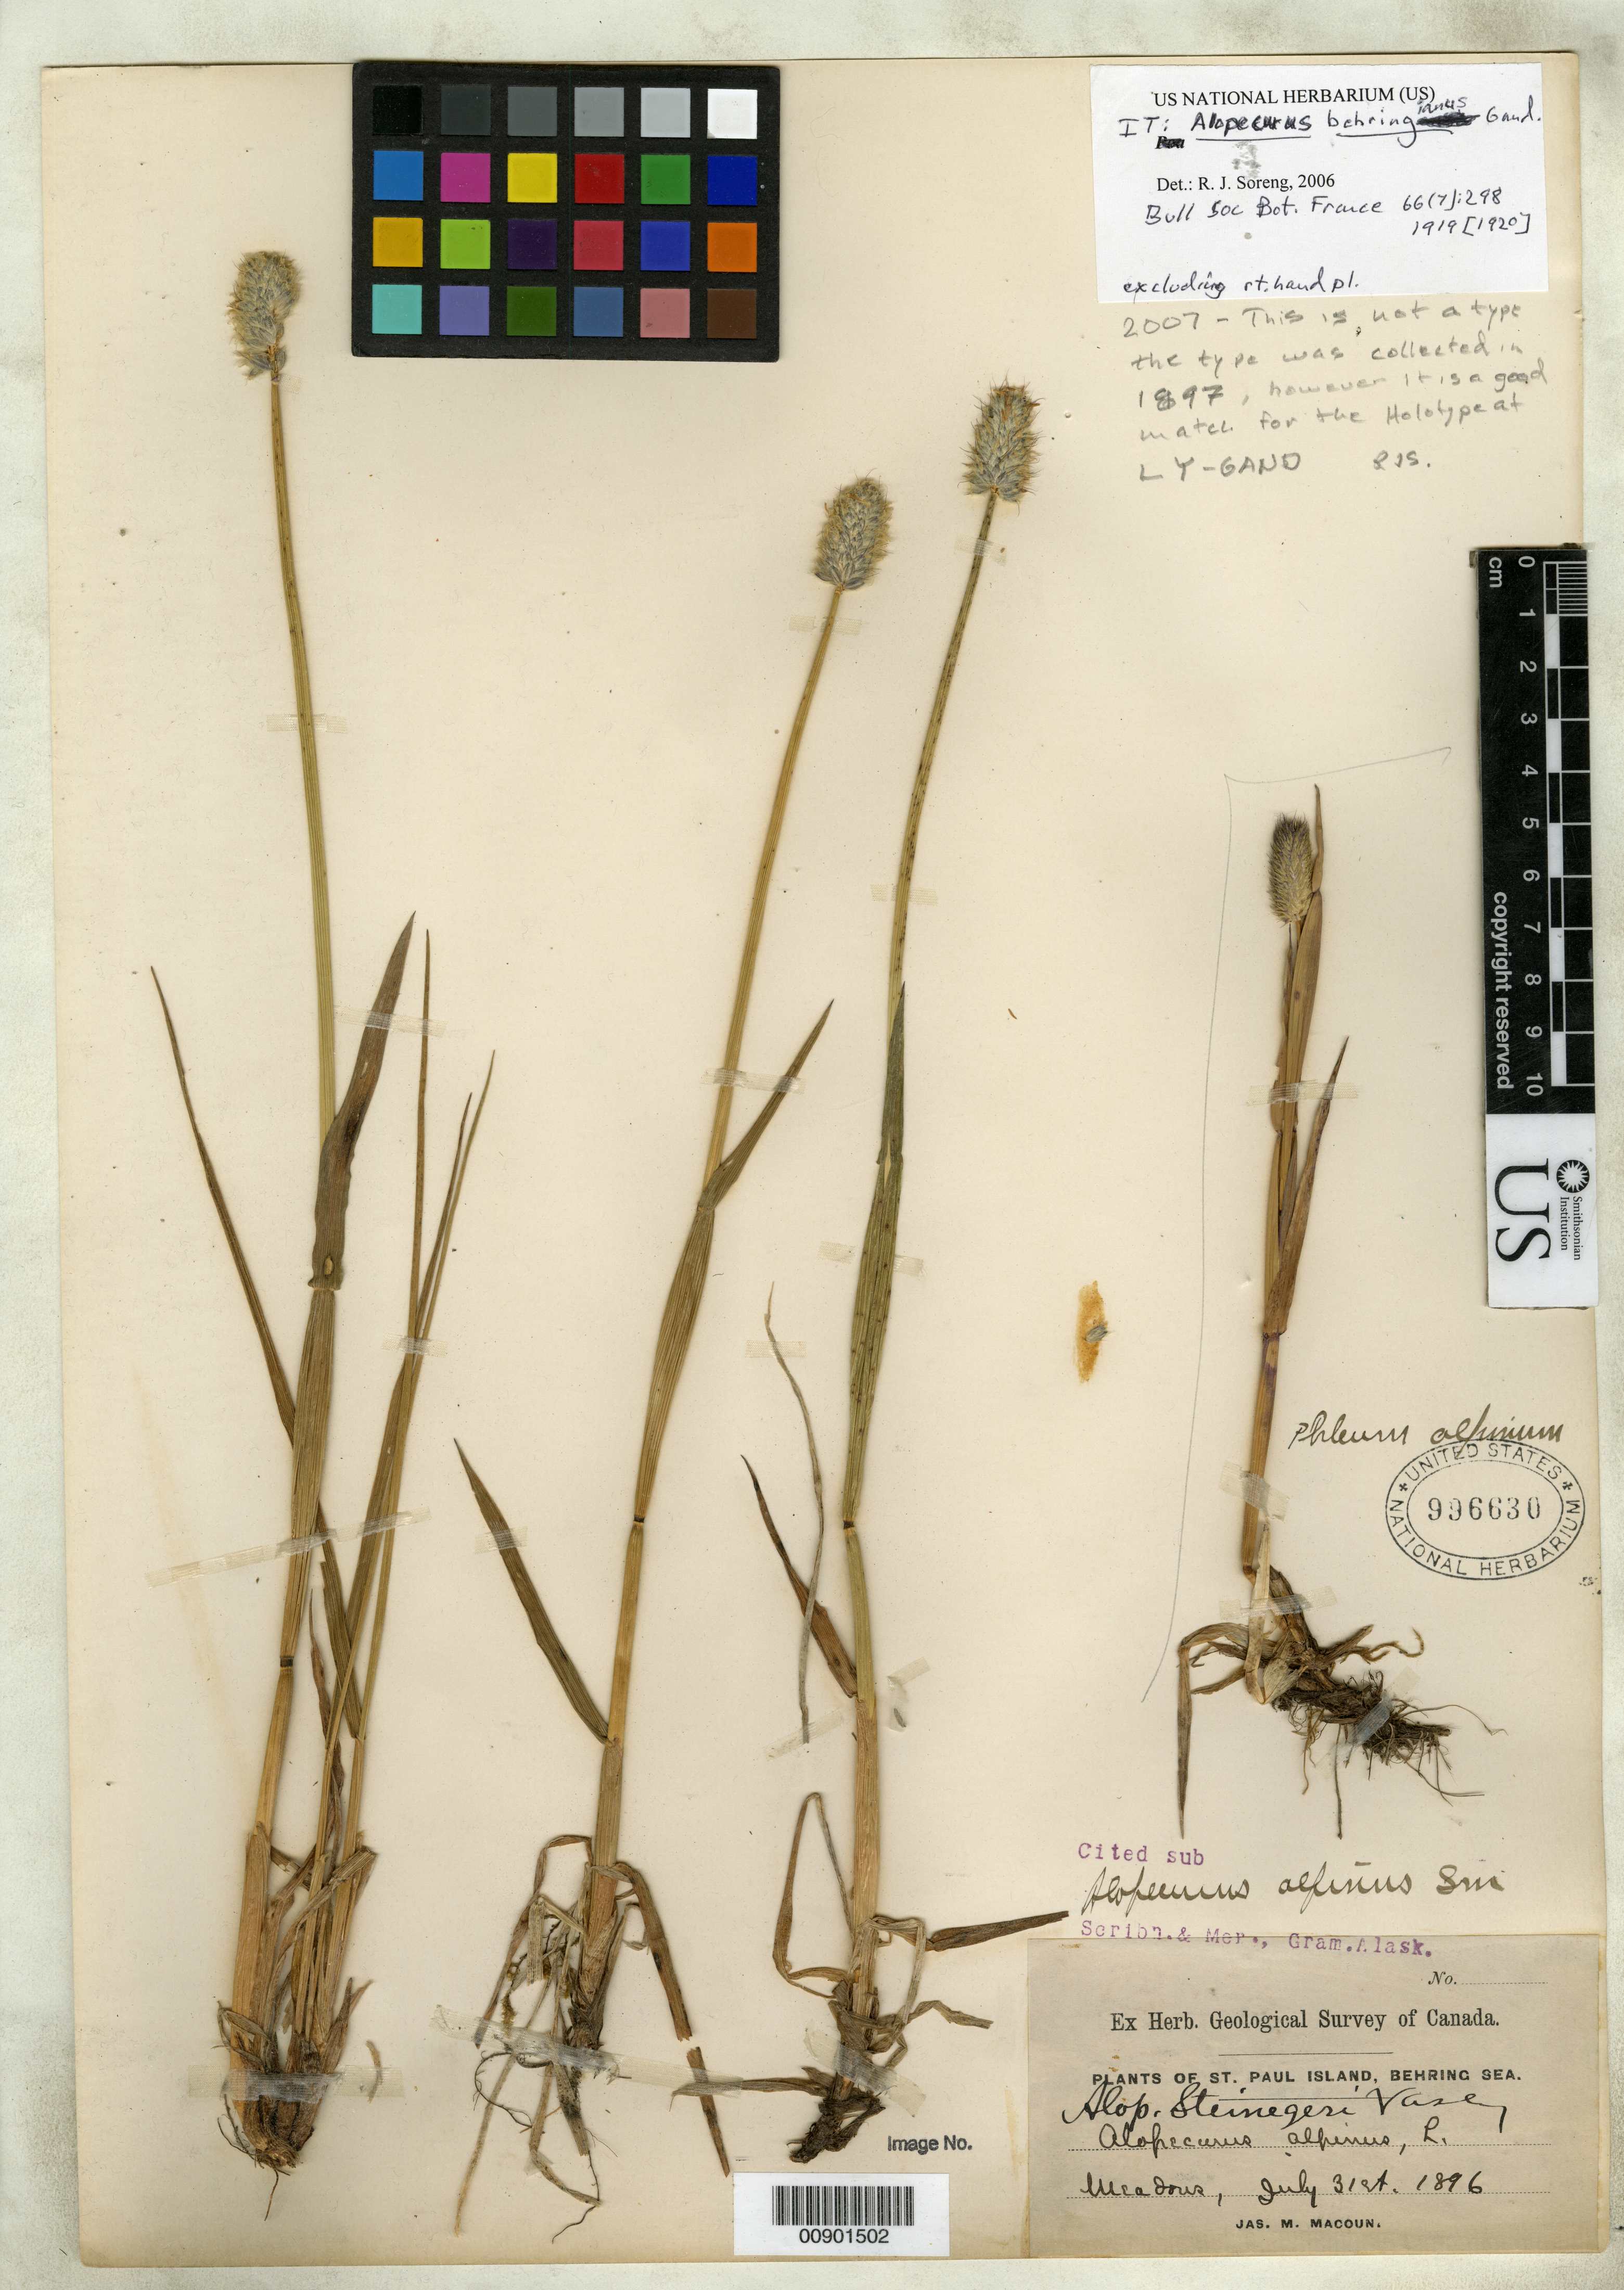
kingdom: Plantae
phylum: Tracheophyta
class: Liliopsida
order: Poales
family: Poaceae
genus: Alopecurus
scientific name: Alopecurus behringianus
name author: Gand.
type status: Possible Type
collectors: J. M. Macoun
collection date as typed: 31 Jul 1896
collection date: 1896-07-31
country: United States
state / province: Alaska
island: St. Paul Island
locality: St. Paul Island, Behring Sea.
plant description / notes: This sheet (excluding specimen mounted on right-hand side of sheet), collected 1896, cited as "topotype" in Tropicos, where Macoun s.n. (1897) is cited as type (protologue does not cite collection date).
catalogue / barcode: US 996630